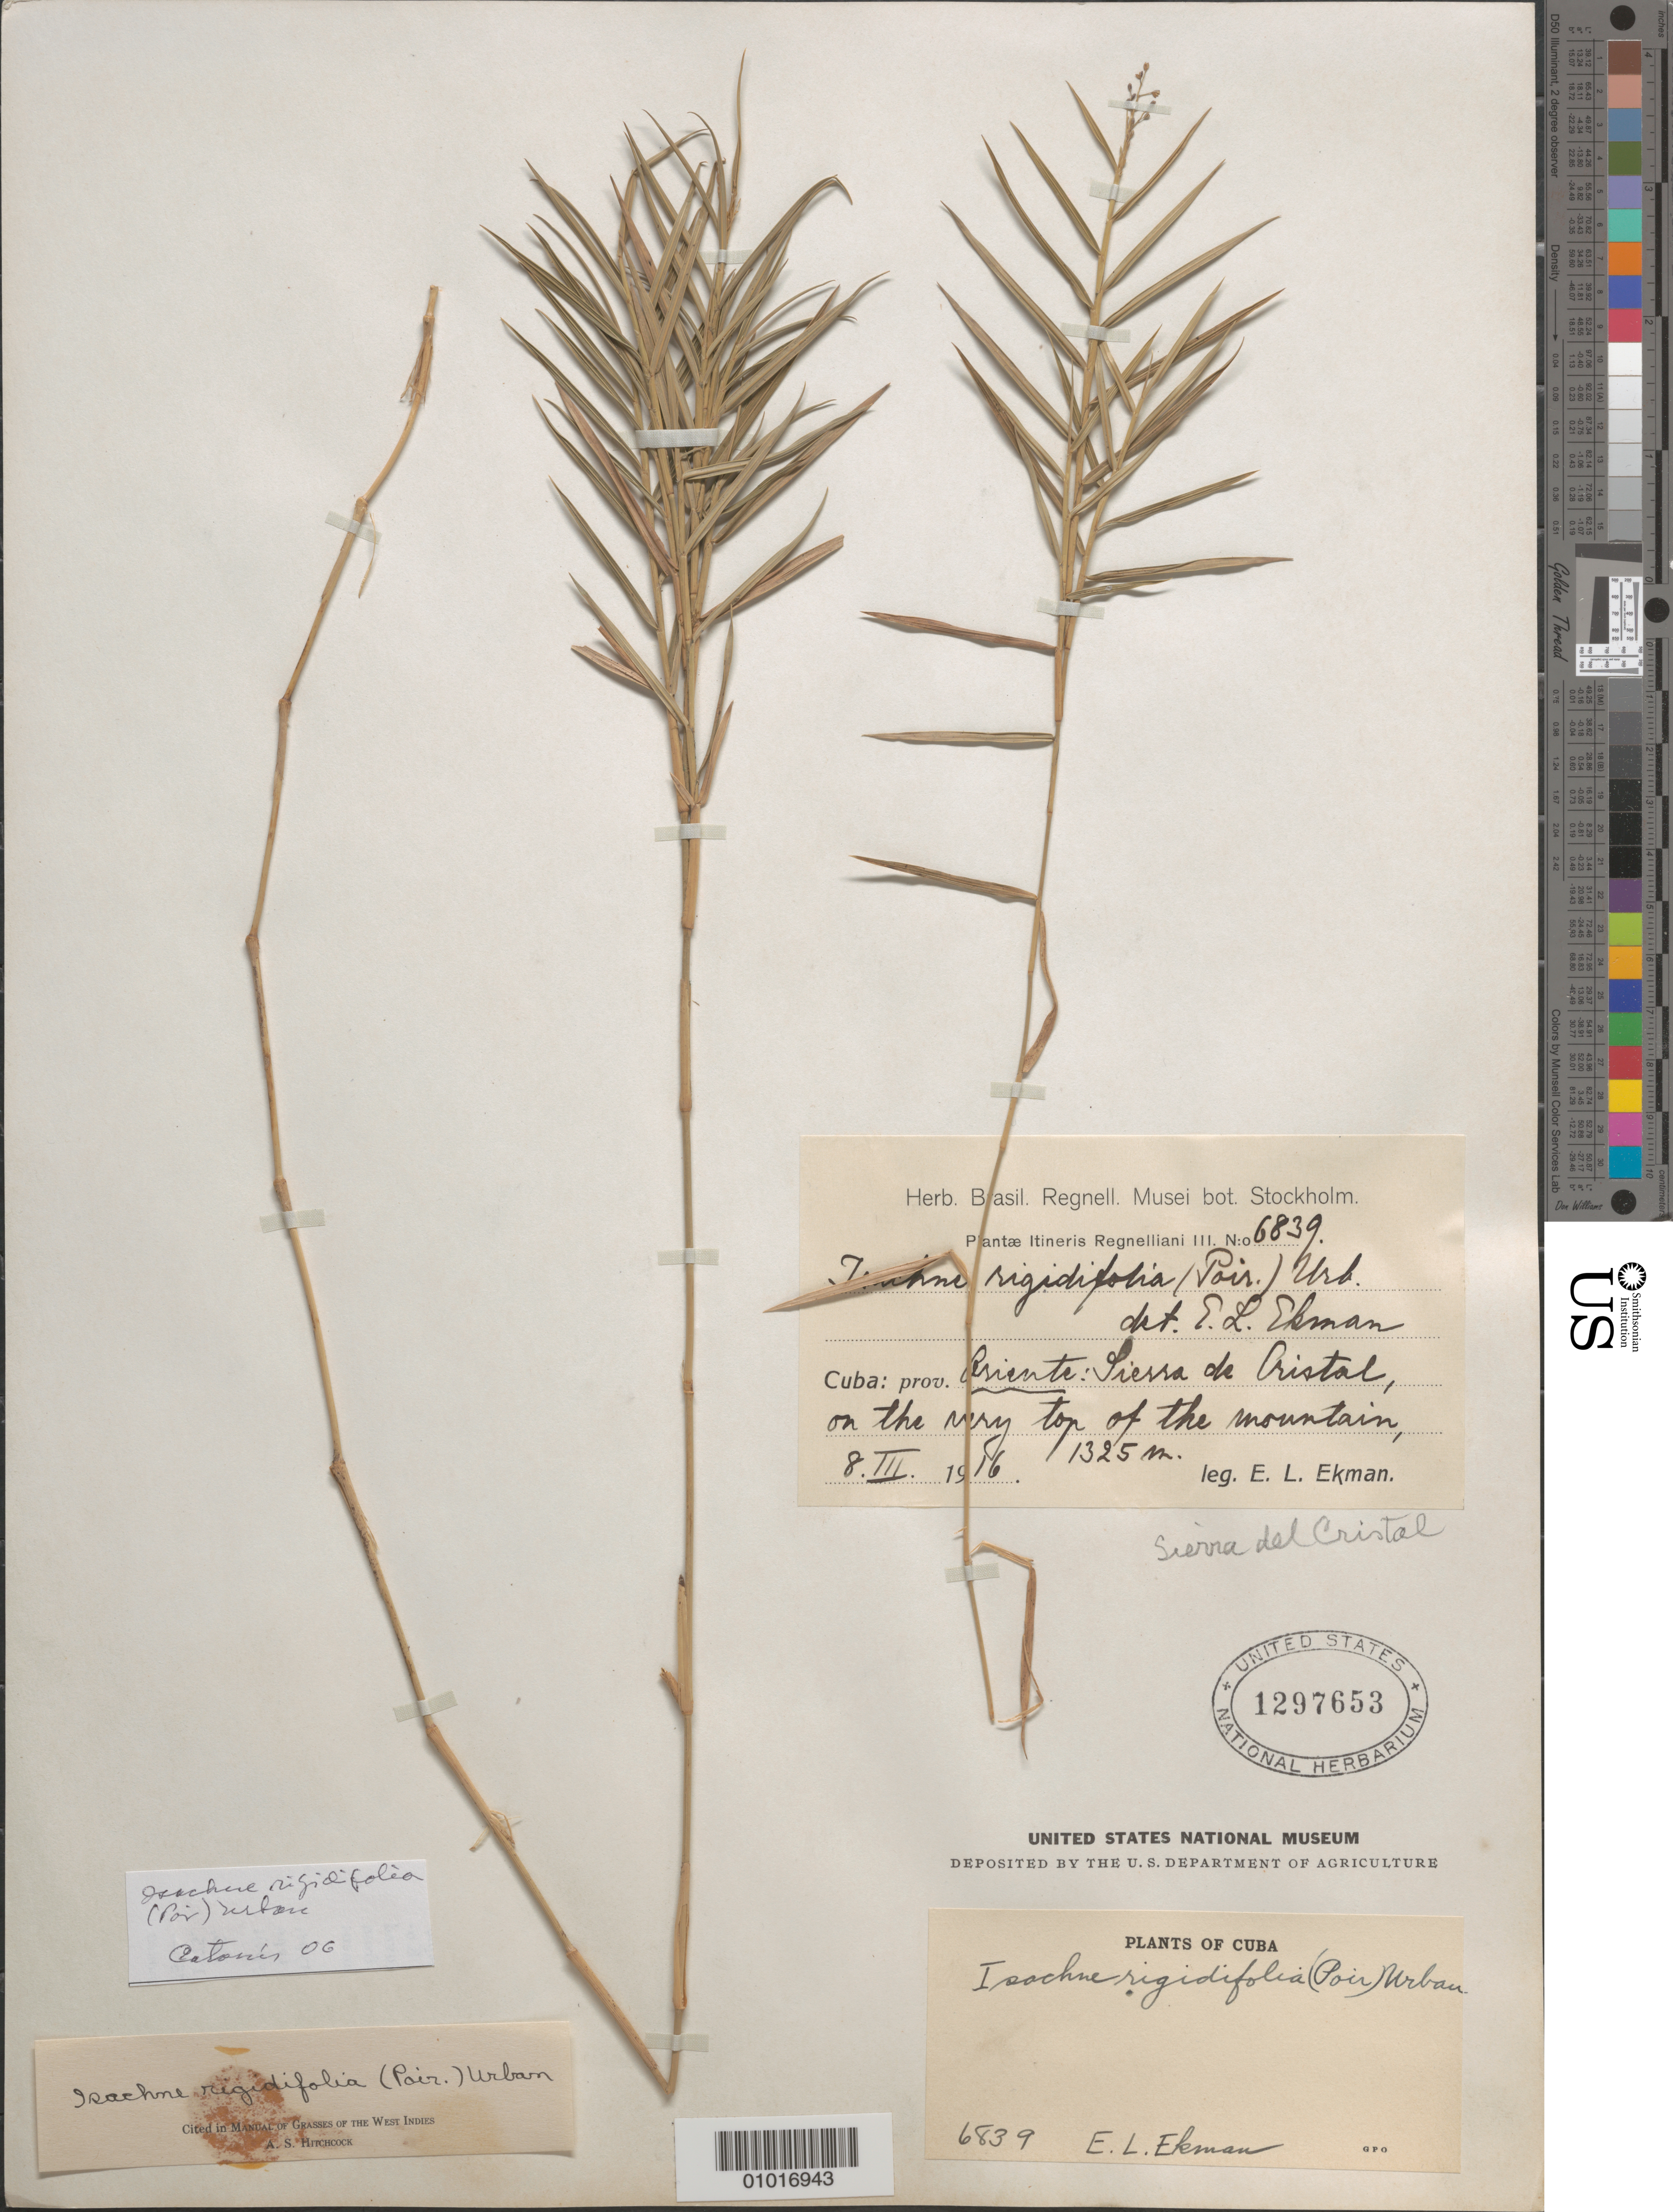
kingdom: Plantae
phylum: Tracheophyta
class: Liliopsida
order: Poales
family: Poaceae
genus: Isachne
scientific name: Isachne rigidifolia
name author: (Poir.) Urb.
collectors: E. L. Ekman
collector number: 6839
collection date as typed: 08 Mar 1916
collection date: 1916-03-08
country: Cuba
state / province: Oriente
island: Cuba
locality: Sierra del Cristal on the very top of the mountain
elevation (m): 1325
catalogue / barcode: US 1297653